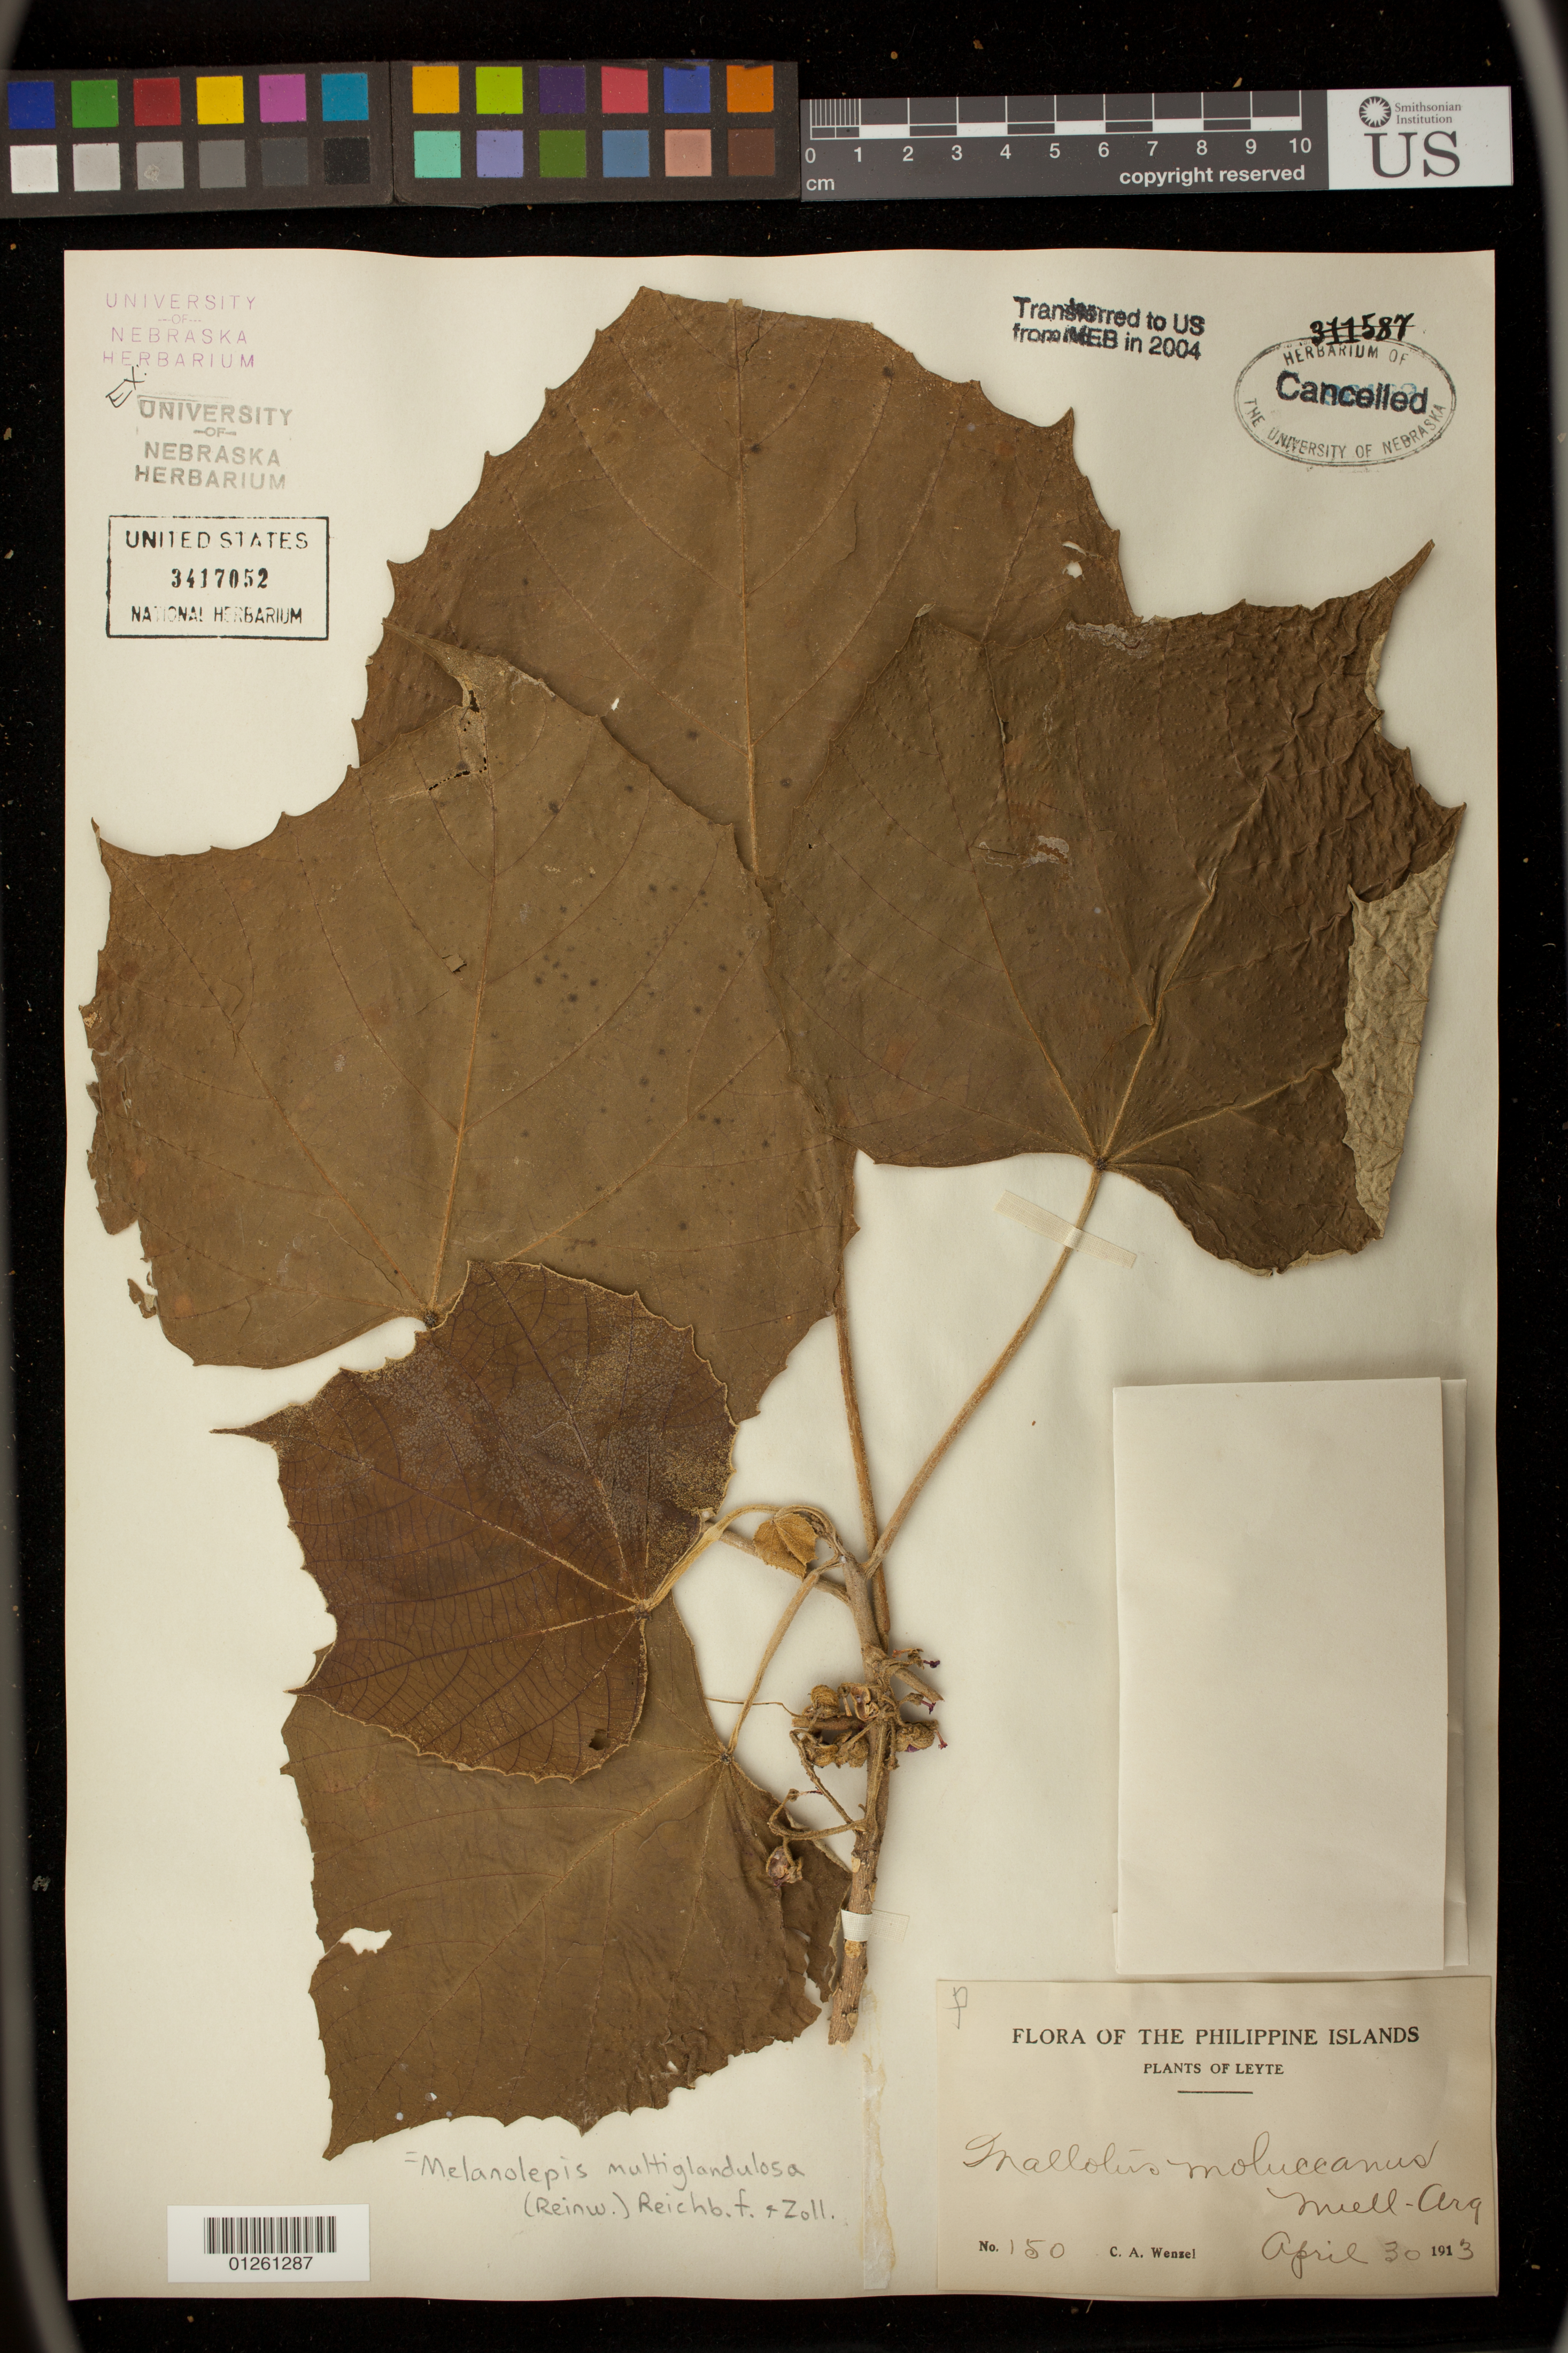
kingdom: Plantae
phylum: Tracheophyta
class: Magnoliopsida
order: Malpighiales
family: Euphorbiaceae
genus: Melanolepis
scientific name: Melanolepis multiglandulosa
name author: (Reinw. ex Blume) Rchb. f. & Zoll.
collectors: C. Wenzel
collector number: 150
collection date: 1913-04-30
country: Philippines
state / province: Eastern Visayas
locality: Leyte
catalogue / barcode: US 3417052